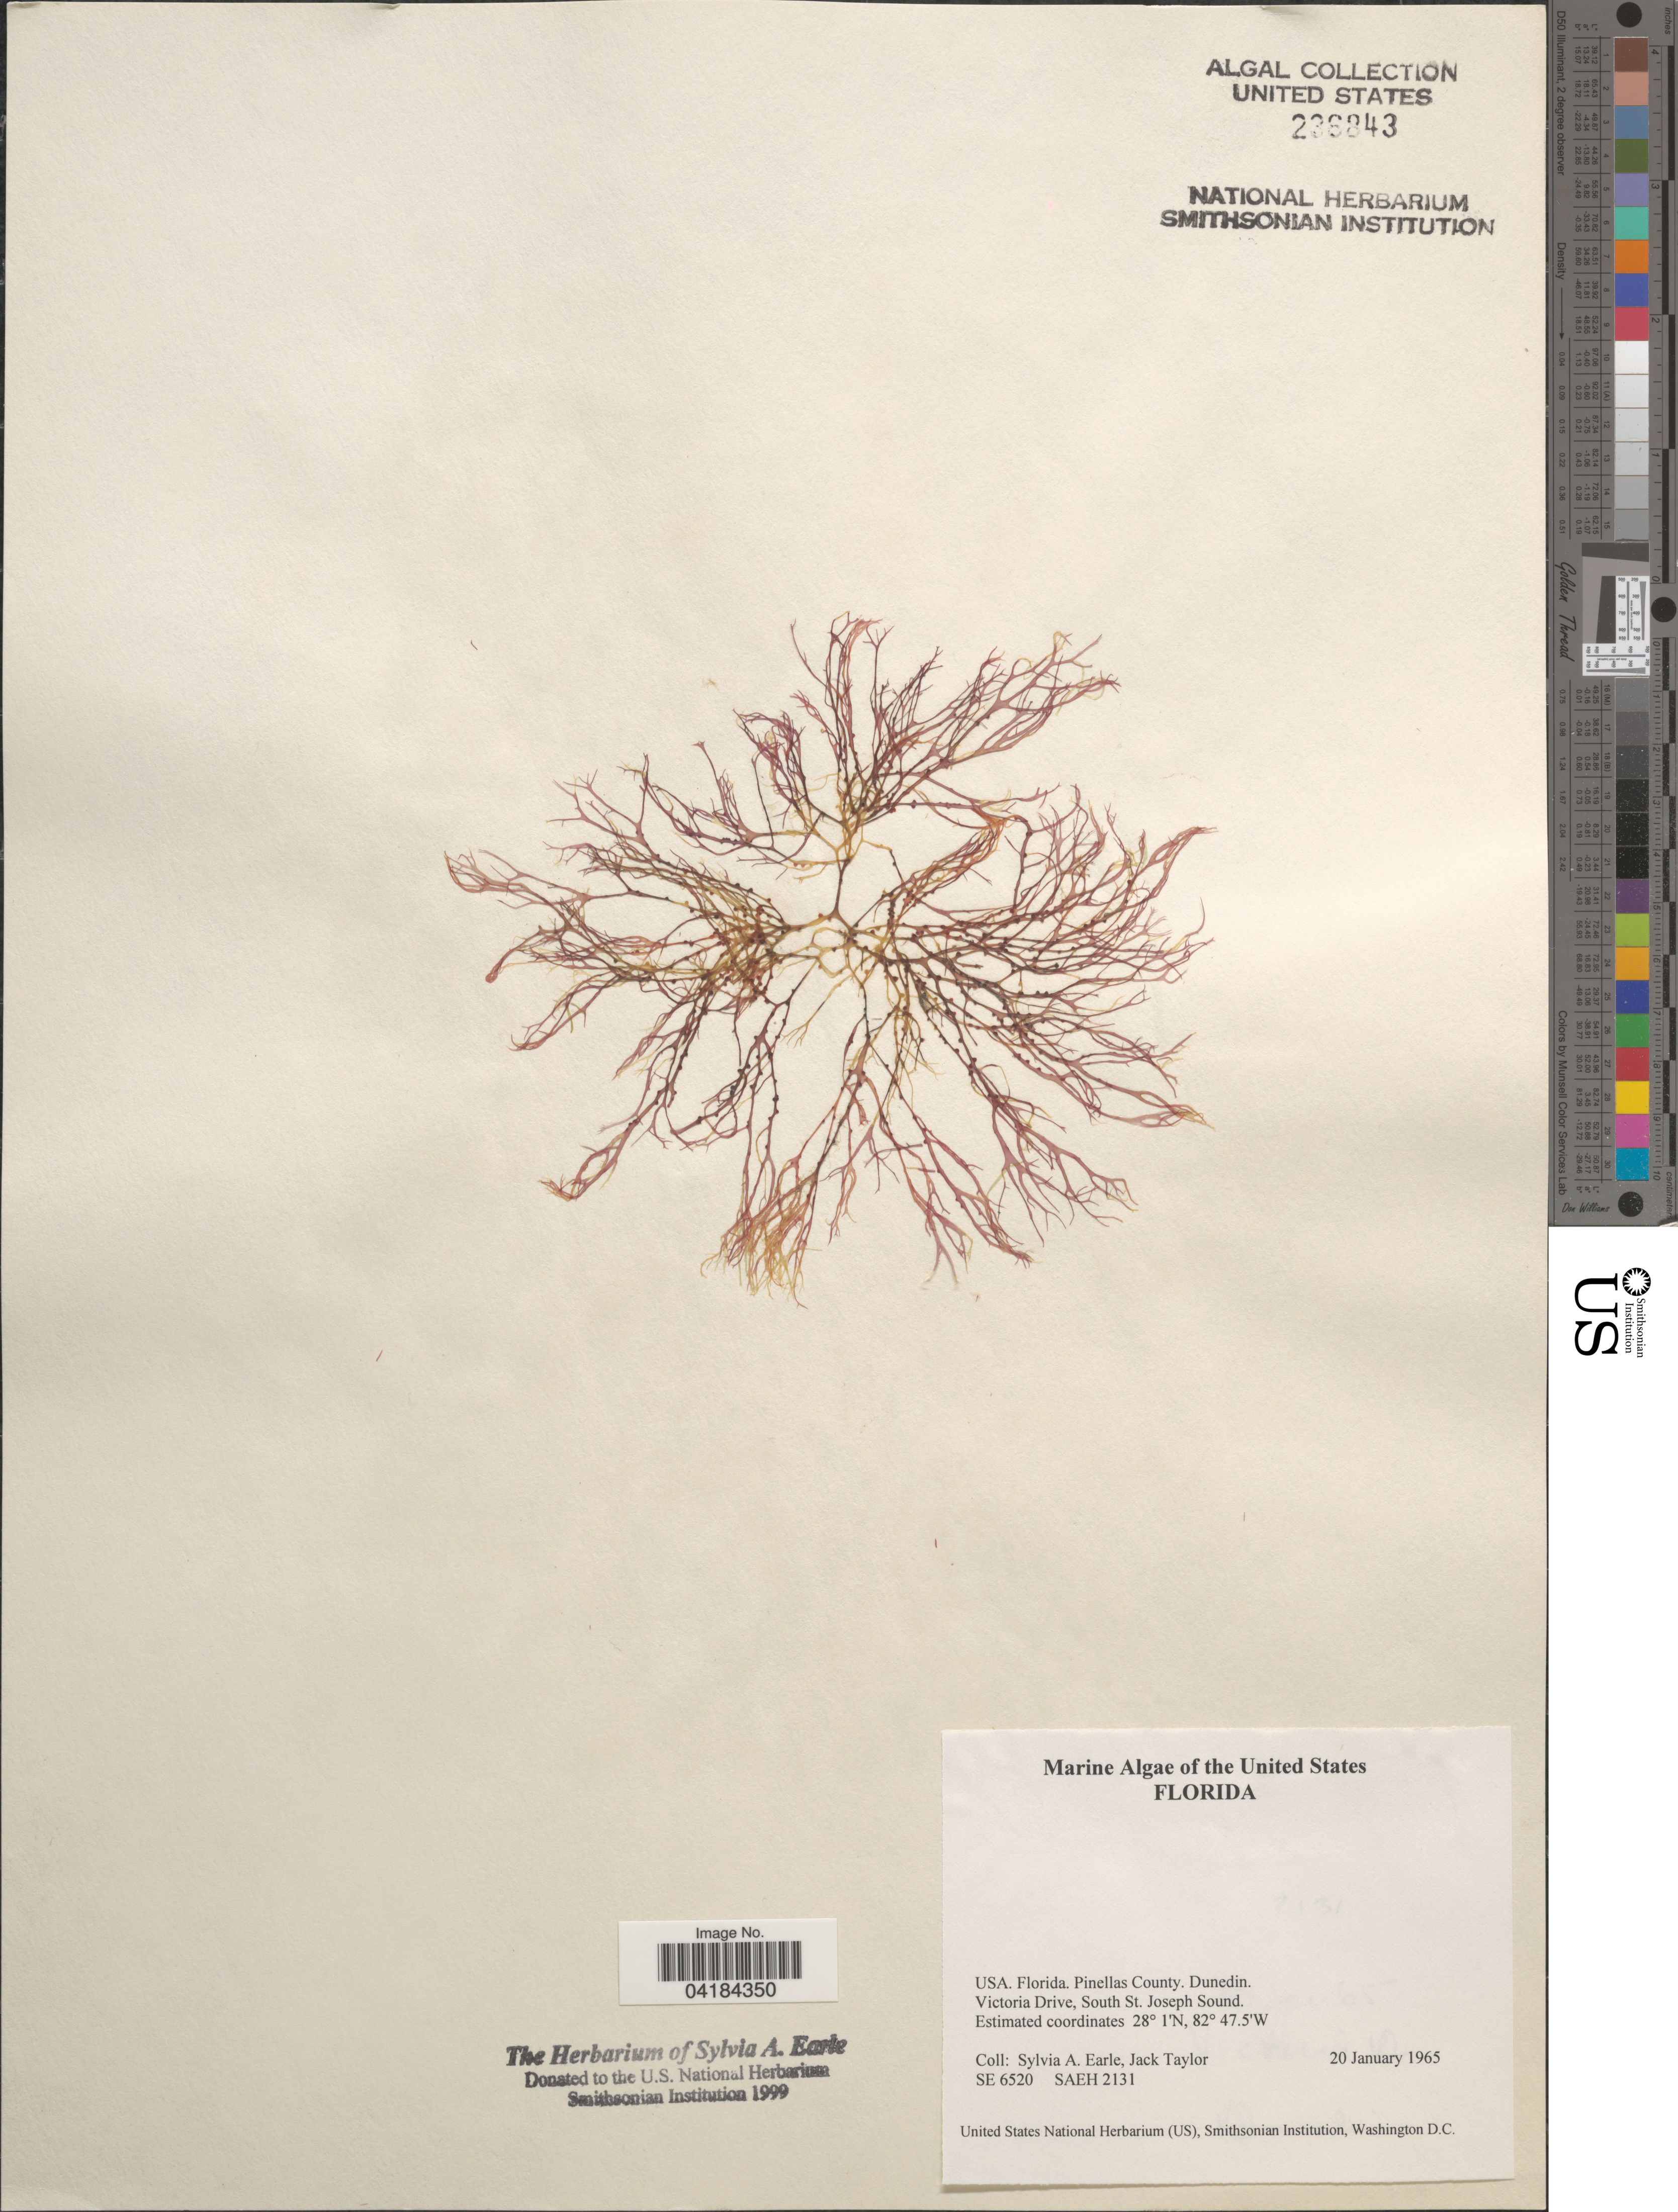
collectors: S. A. Earle & J. Taylor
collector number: SE6520/SAEH2131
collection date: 1965-01-20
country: United States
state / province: Florida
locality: Pinellas County. Dunedin. Victoria Drive, South St. Joseph Sound.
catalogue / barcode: US 236843